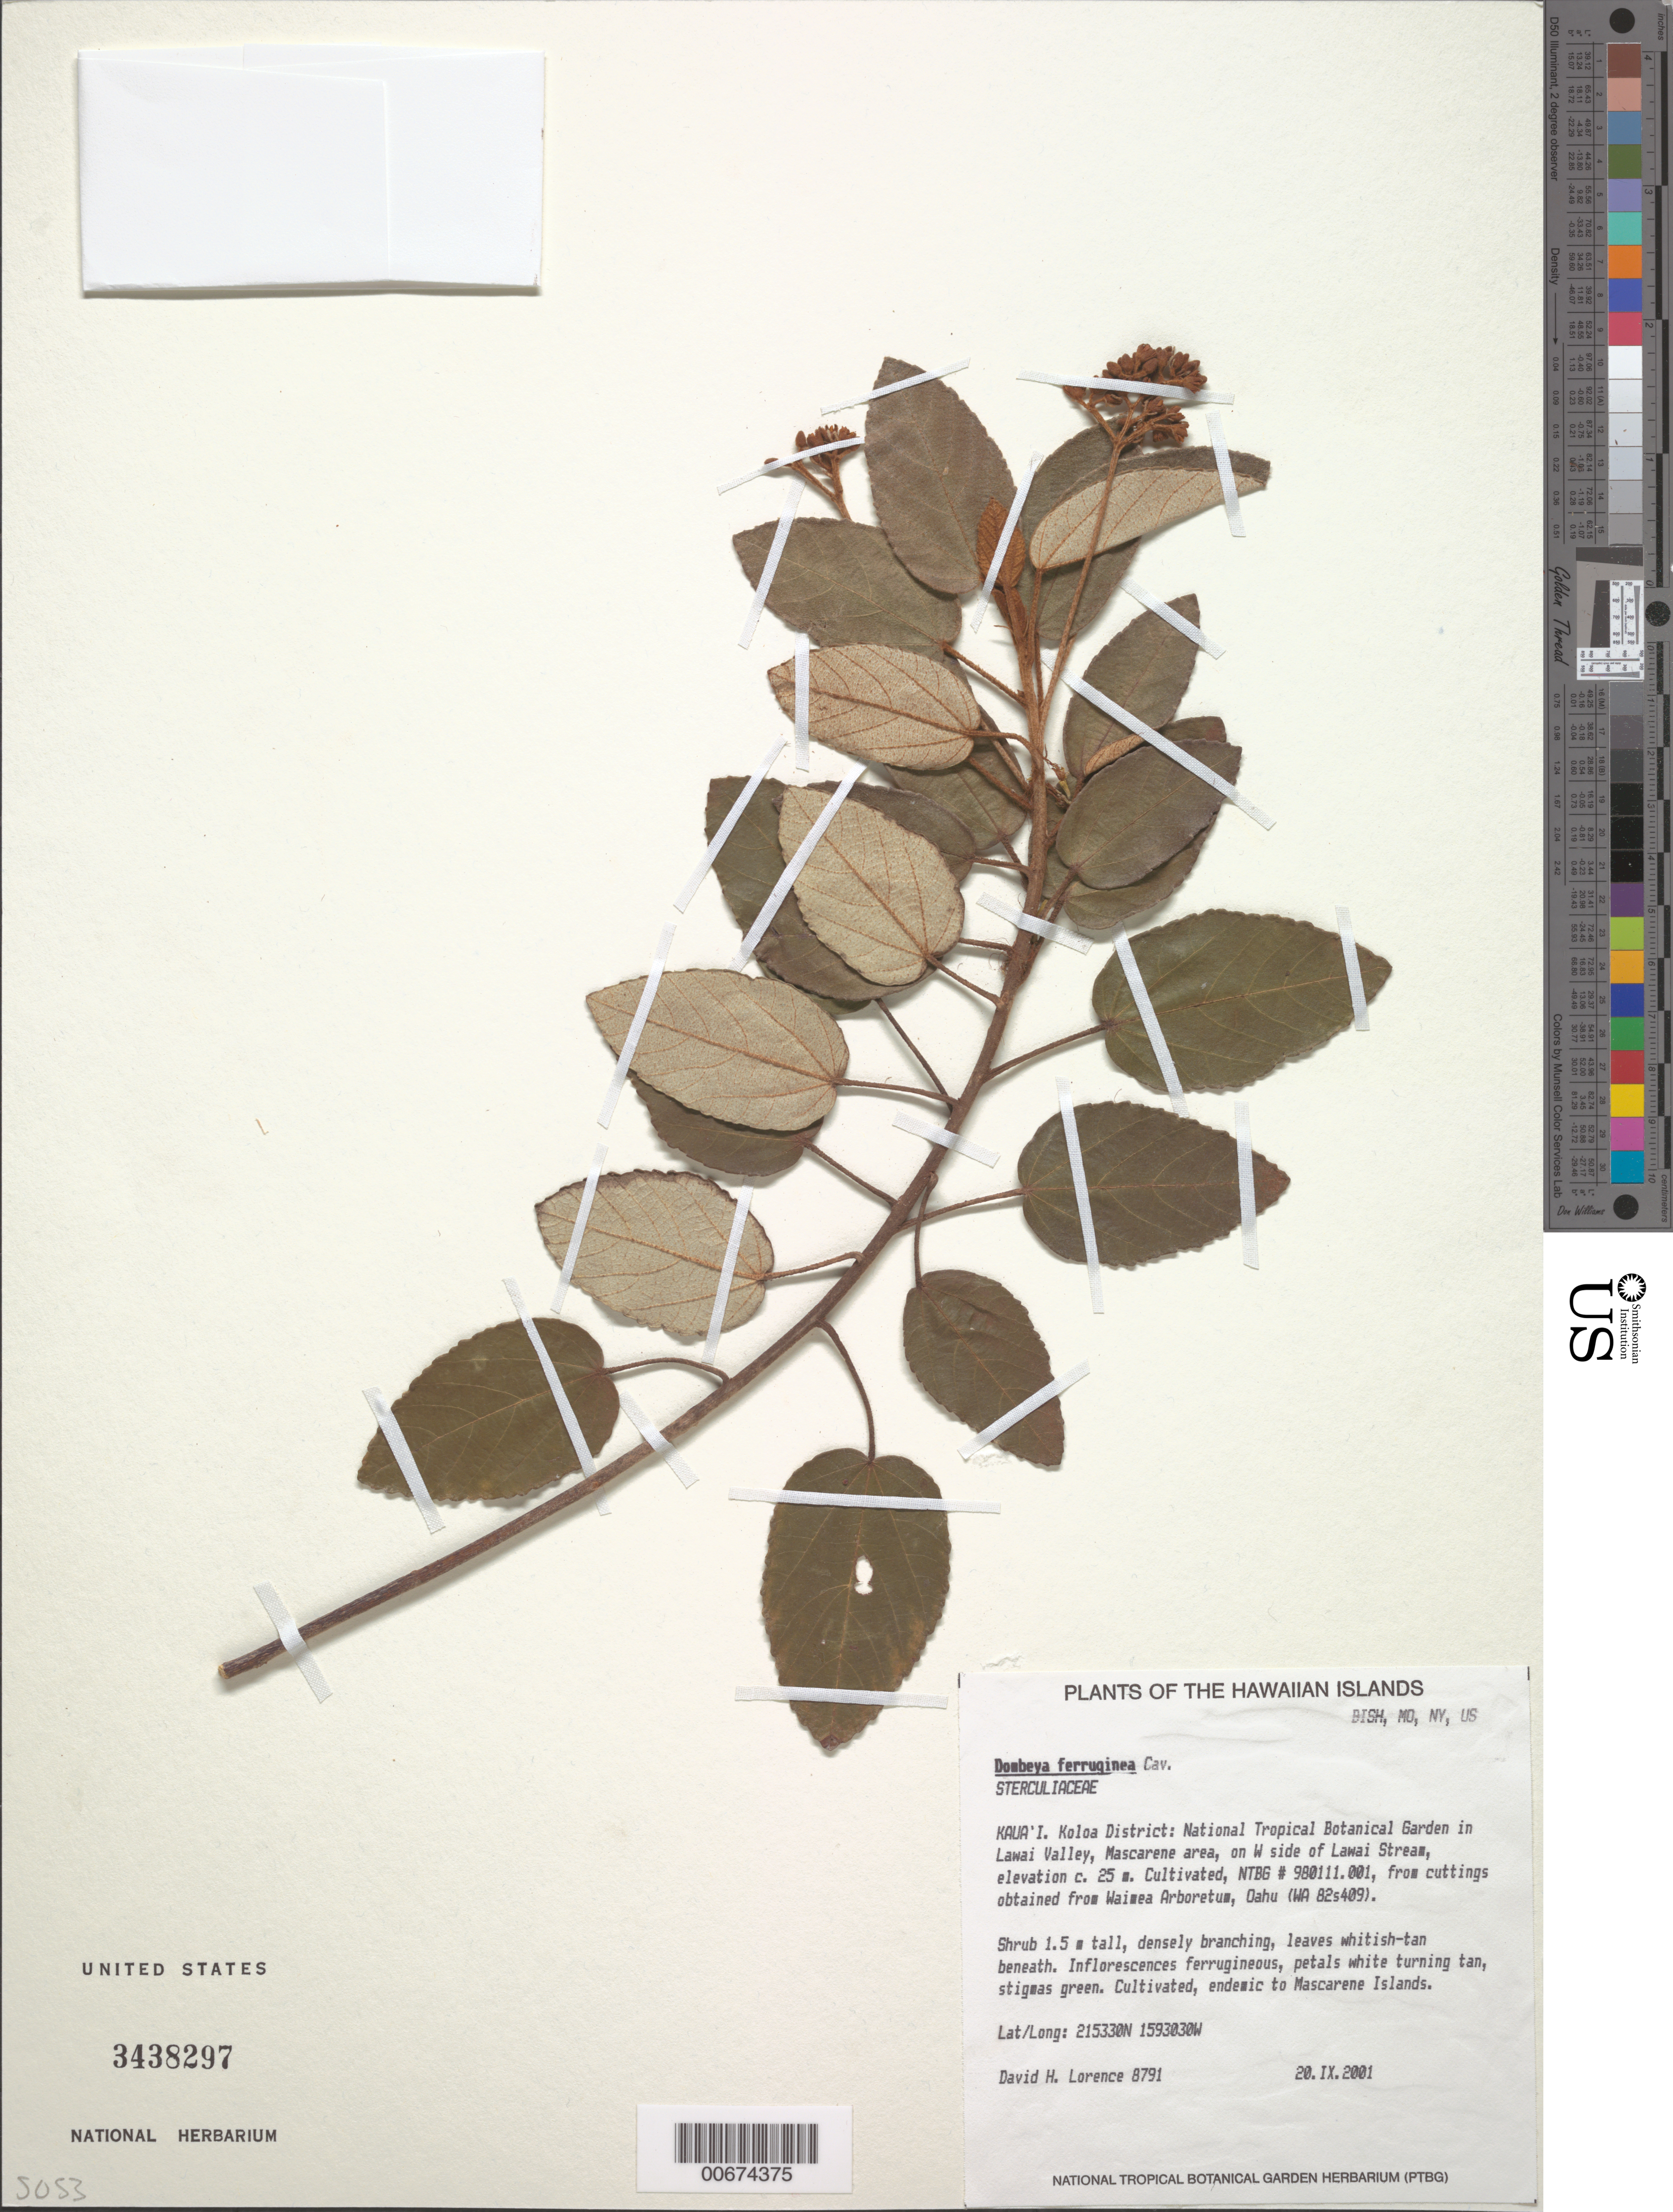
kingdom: Plantae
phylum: Tracheophyta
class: Magnoliopsida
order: Malvales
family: Malvaceae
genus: Dombeya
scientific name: Dombeya ferruginea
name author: Cav.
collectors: D. Lorence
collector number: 8791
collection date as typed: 20 Sep 2001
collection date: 2001-09-20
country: United States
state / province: Hawaii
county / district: Kauai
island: Kaua'i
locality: National Tropical Botanical Garden in Lawai Valley, Mascarene area, on w side of Lawai stream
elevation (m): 25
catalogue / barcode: US 3438297